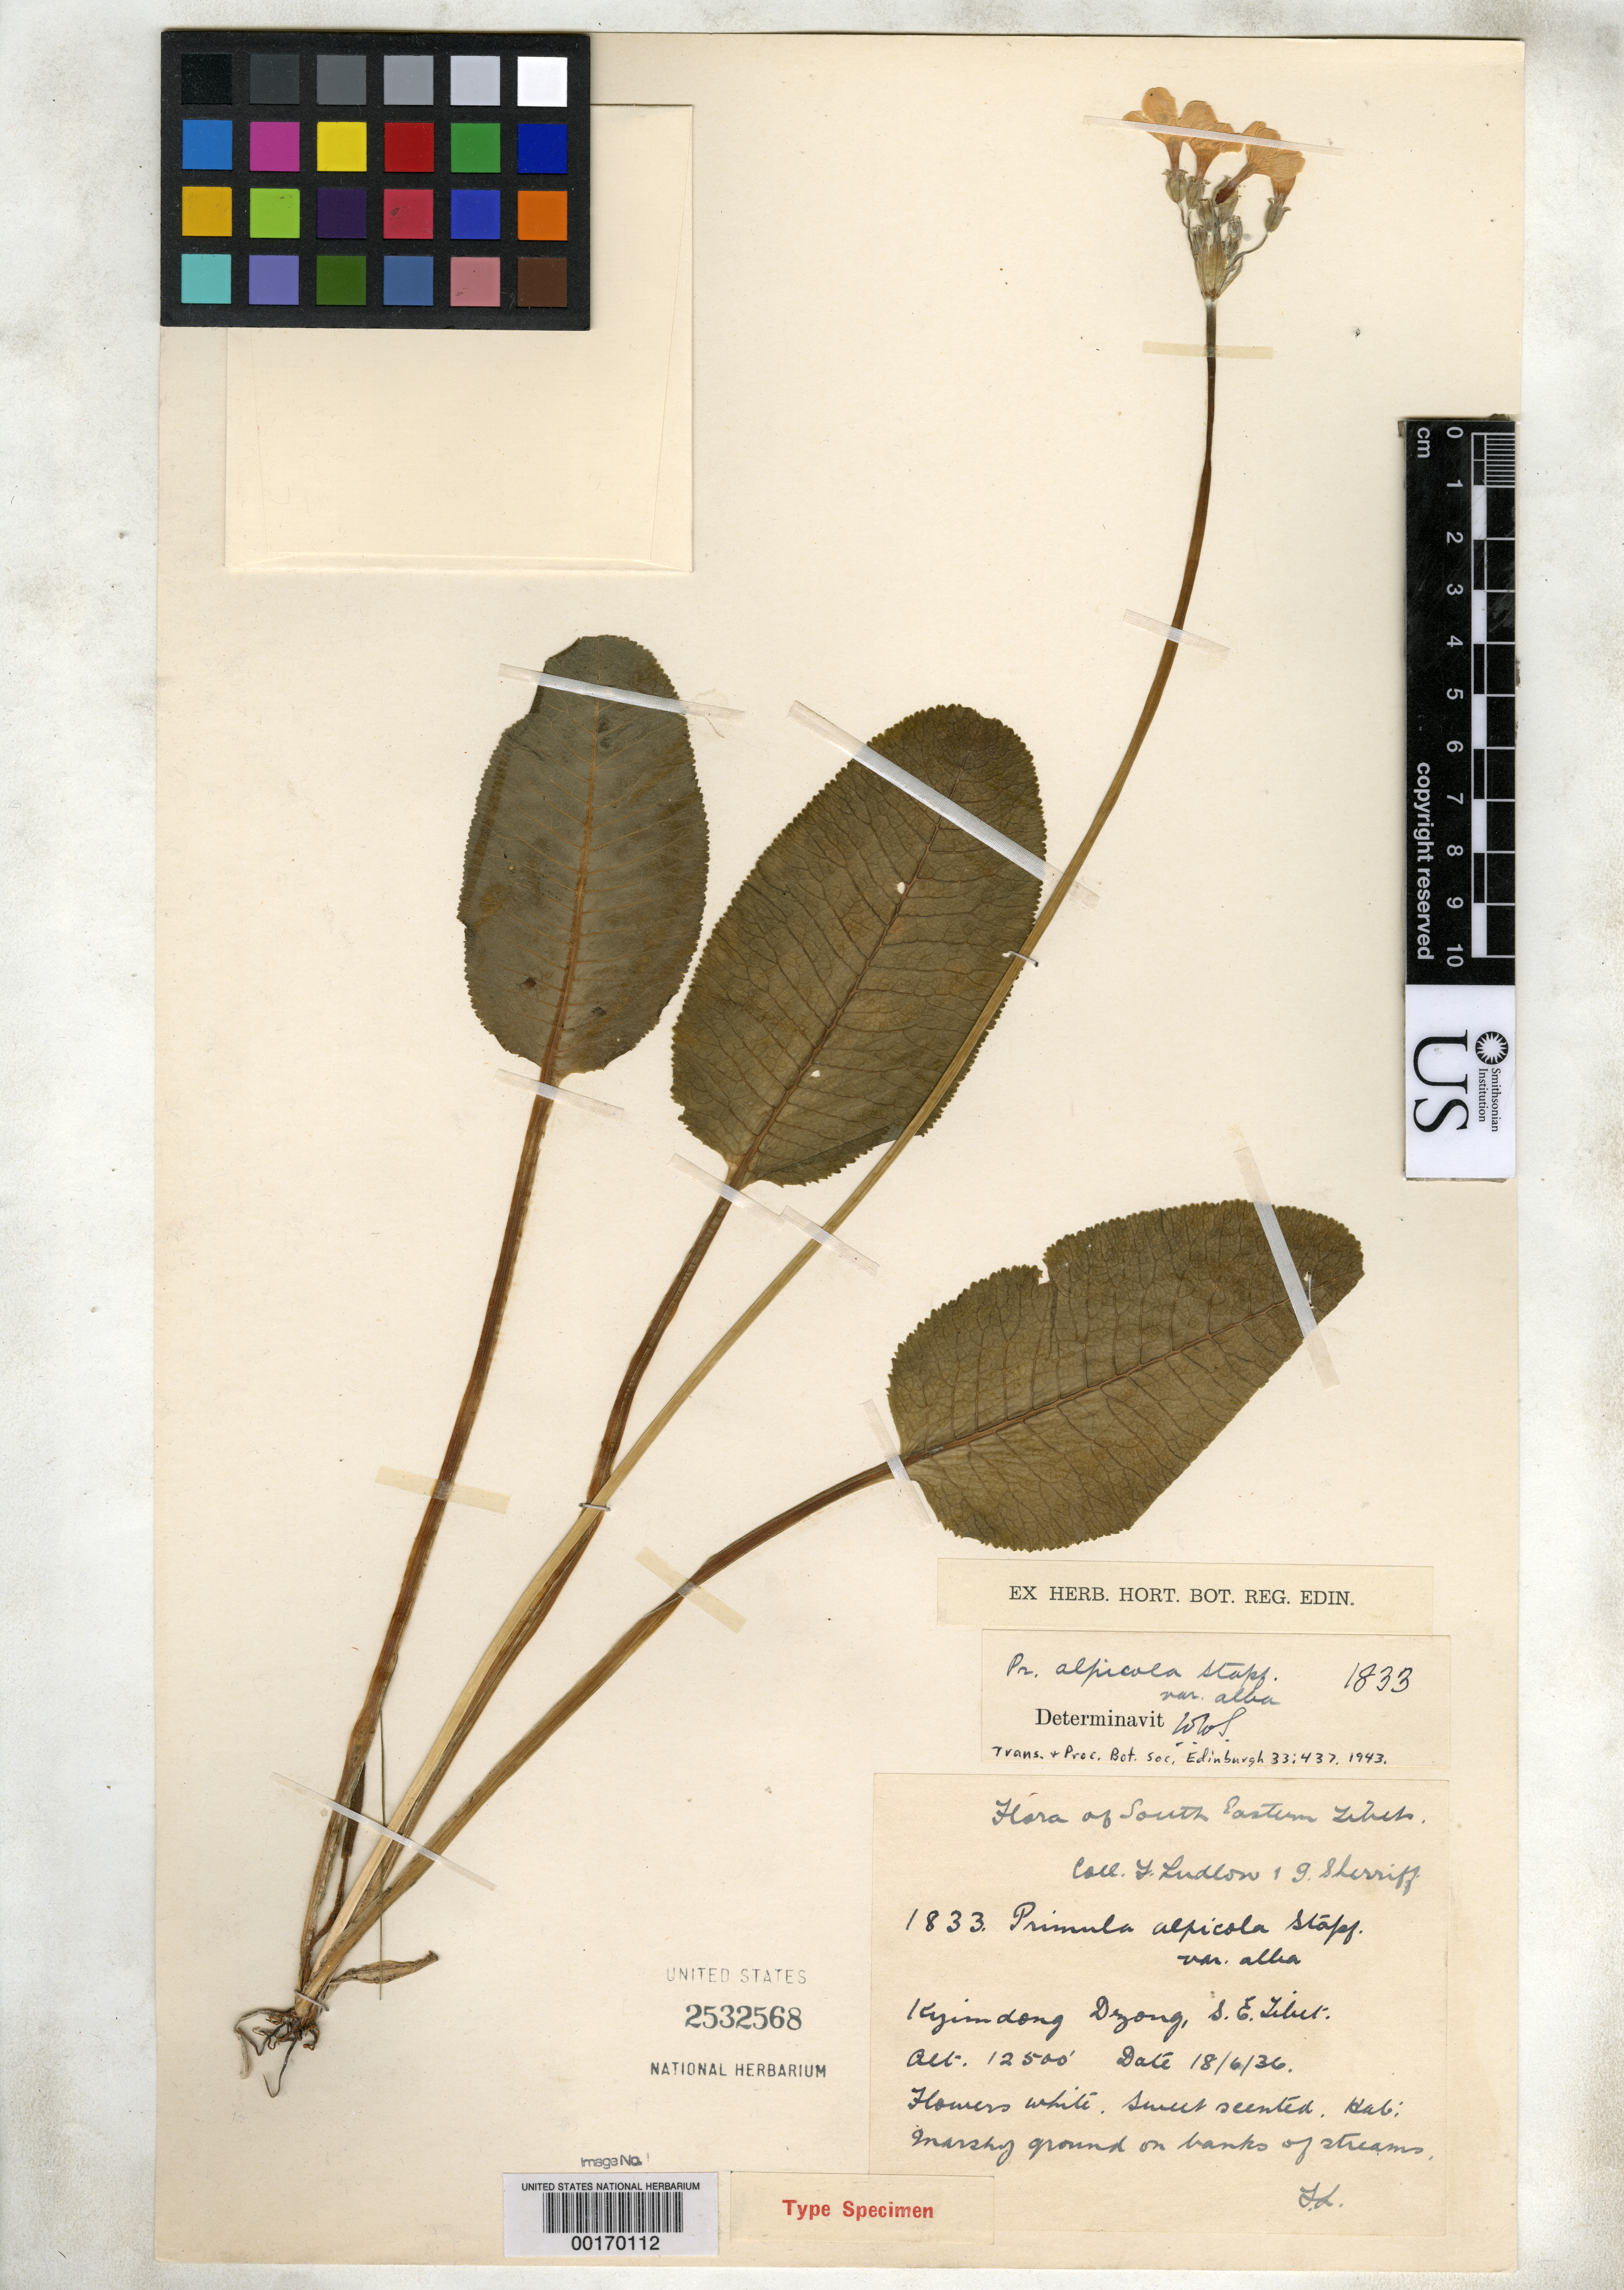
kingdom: Plantae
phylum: Tracheophyta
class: Magnoliopsida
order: Ericales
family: Primulaceae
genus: Primula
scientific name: Primula alpicola var. alba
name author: W.W. Sm.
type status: Type Collection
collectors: F. Ludlow & G. Sheriff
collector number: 1833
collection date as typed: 18 Jun 1936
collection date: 1936-06-18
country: China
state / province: Xizang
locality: Kyimdongdzong.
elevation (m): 2700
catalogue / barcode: US 2532568